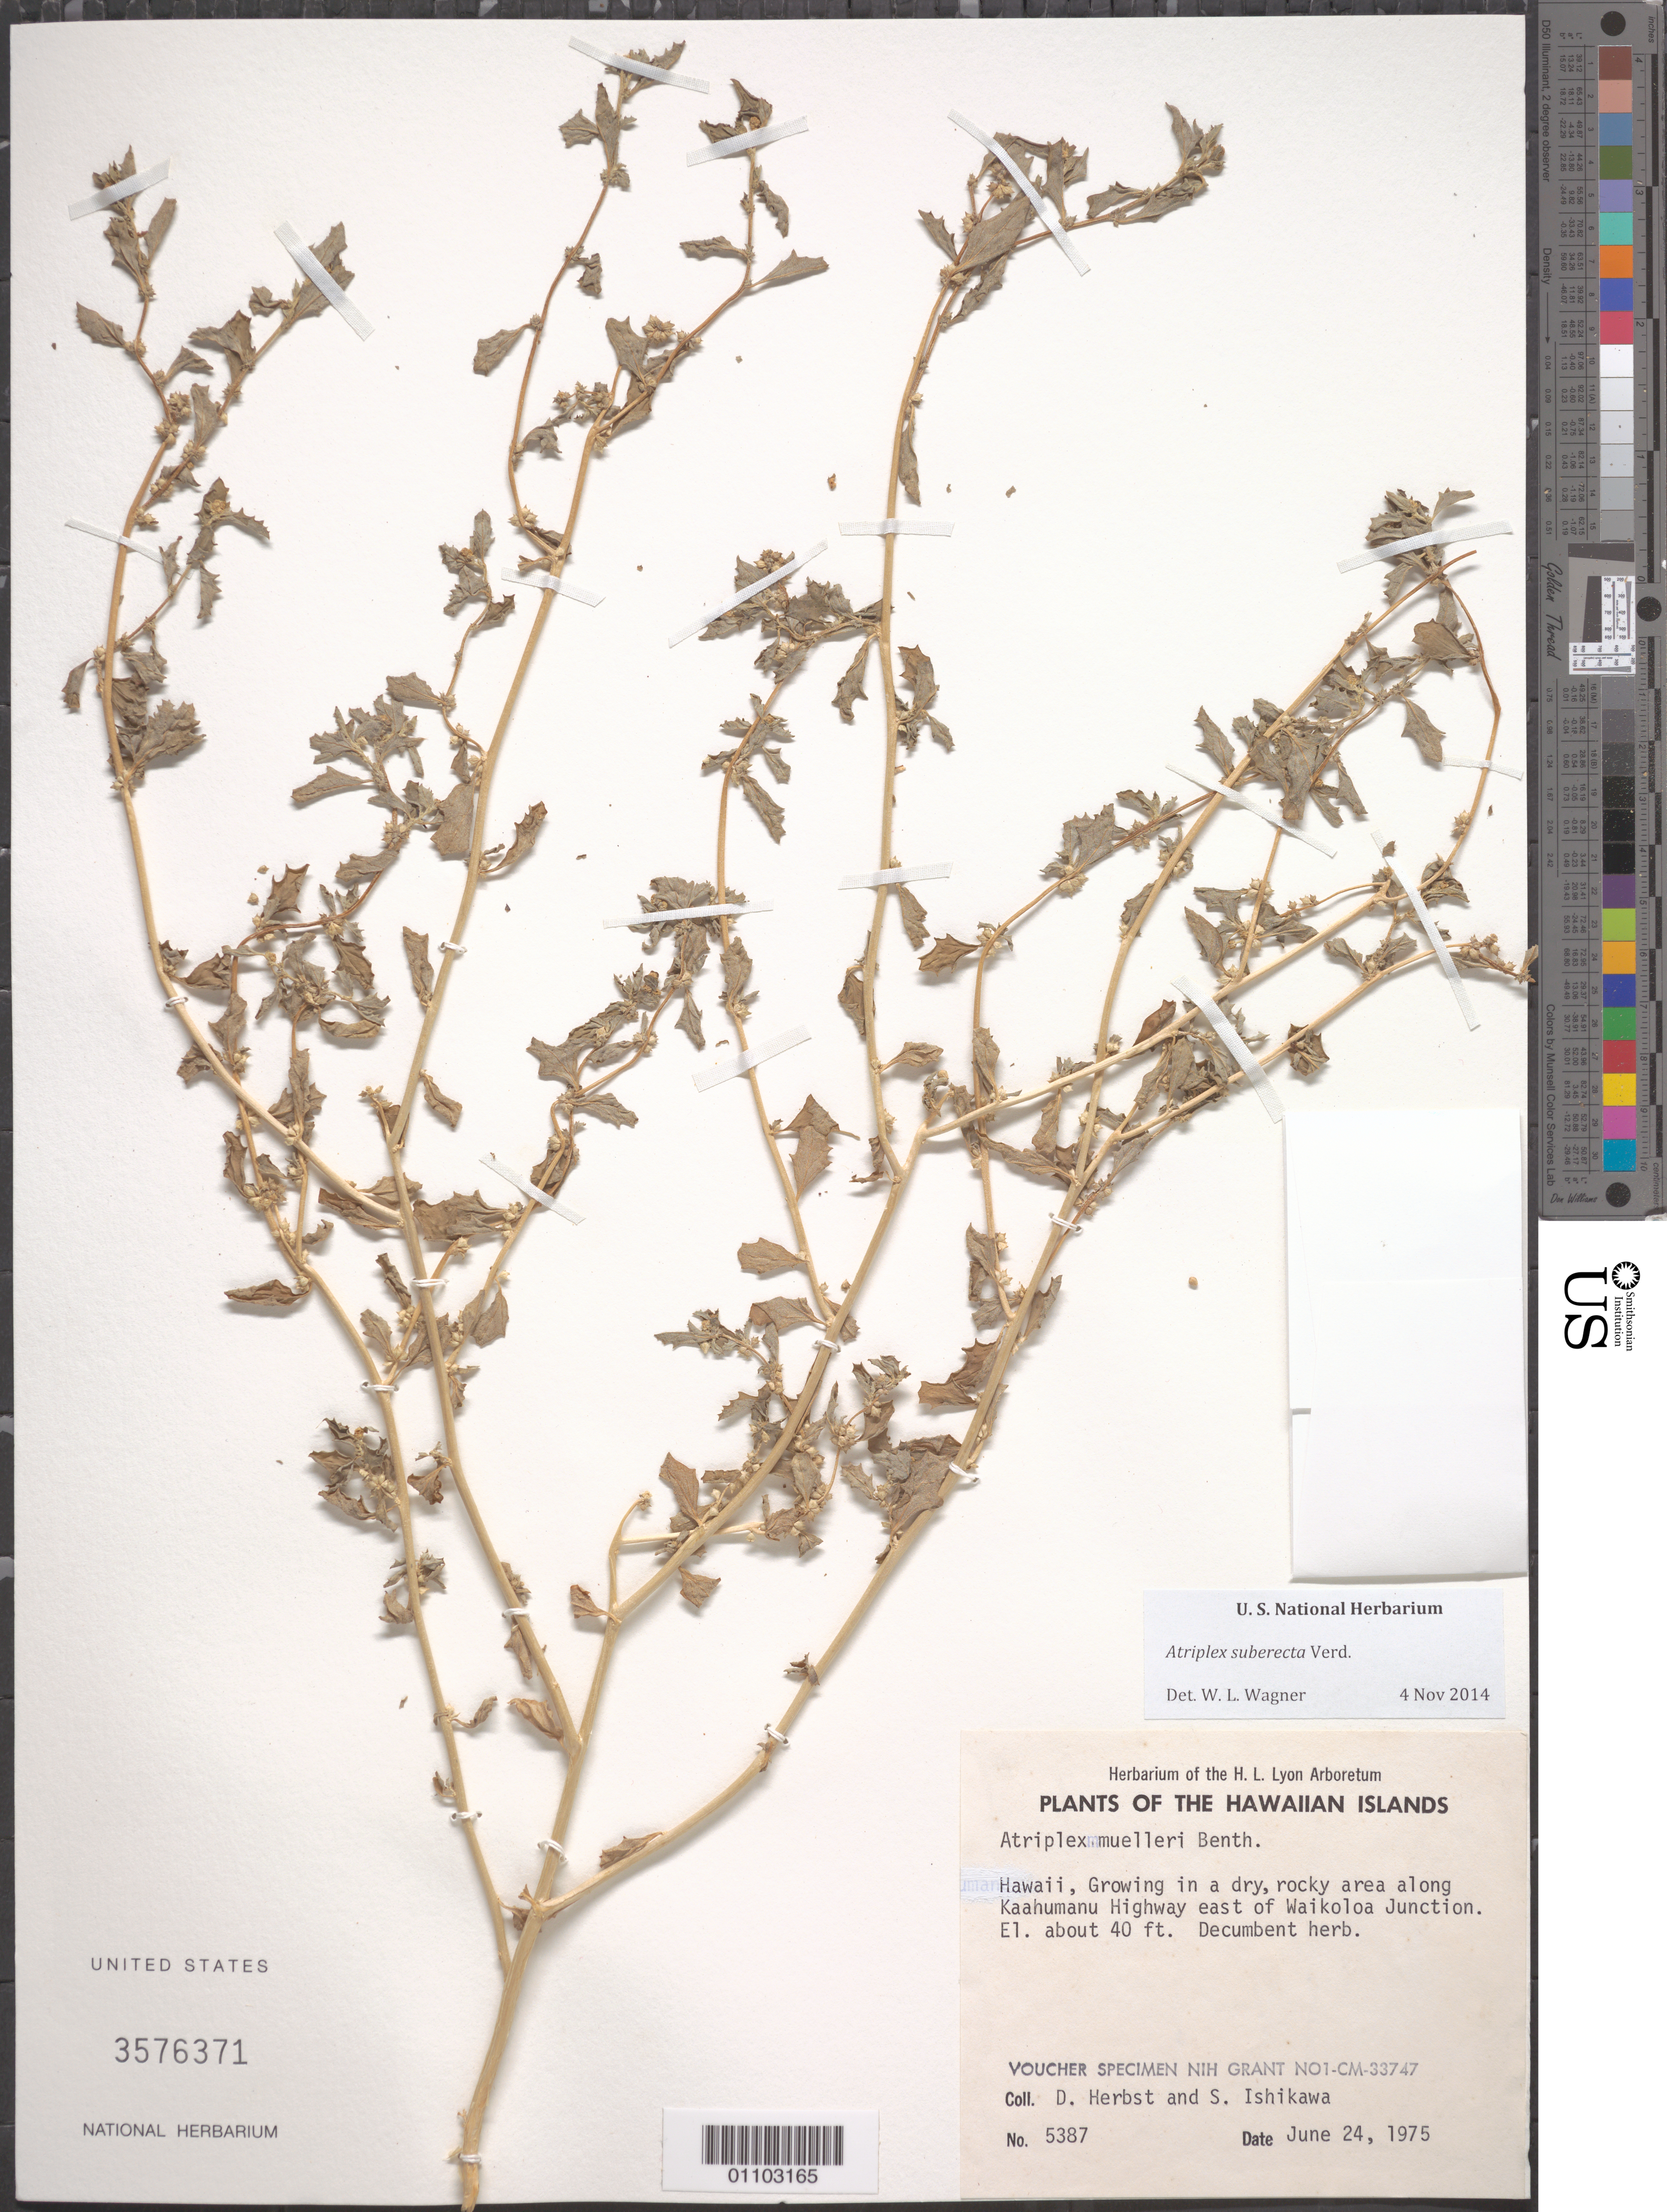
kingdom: Plantae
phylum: Tracheophyta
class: Magnoliopsida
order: Caryophyllales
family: Amaranthaceae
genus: Atriplex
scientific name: Atriplex suberecta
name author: Verd.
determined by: Wagner, W. L., (BOT), Smithsonian Institution - National Museum of Natural History (UNITED STATES)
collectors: D. R. Herbst & S. Ishikawa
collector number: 5387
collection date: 1975-06-24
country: United States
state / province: Hawaii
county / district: Hawaii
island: Hawaii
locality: along Kaahumanu Highway east of Waikoloa Junction.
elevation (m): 12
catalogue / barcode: US 3576371